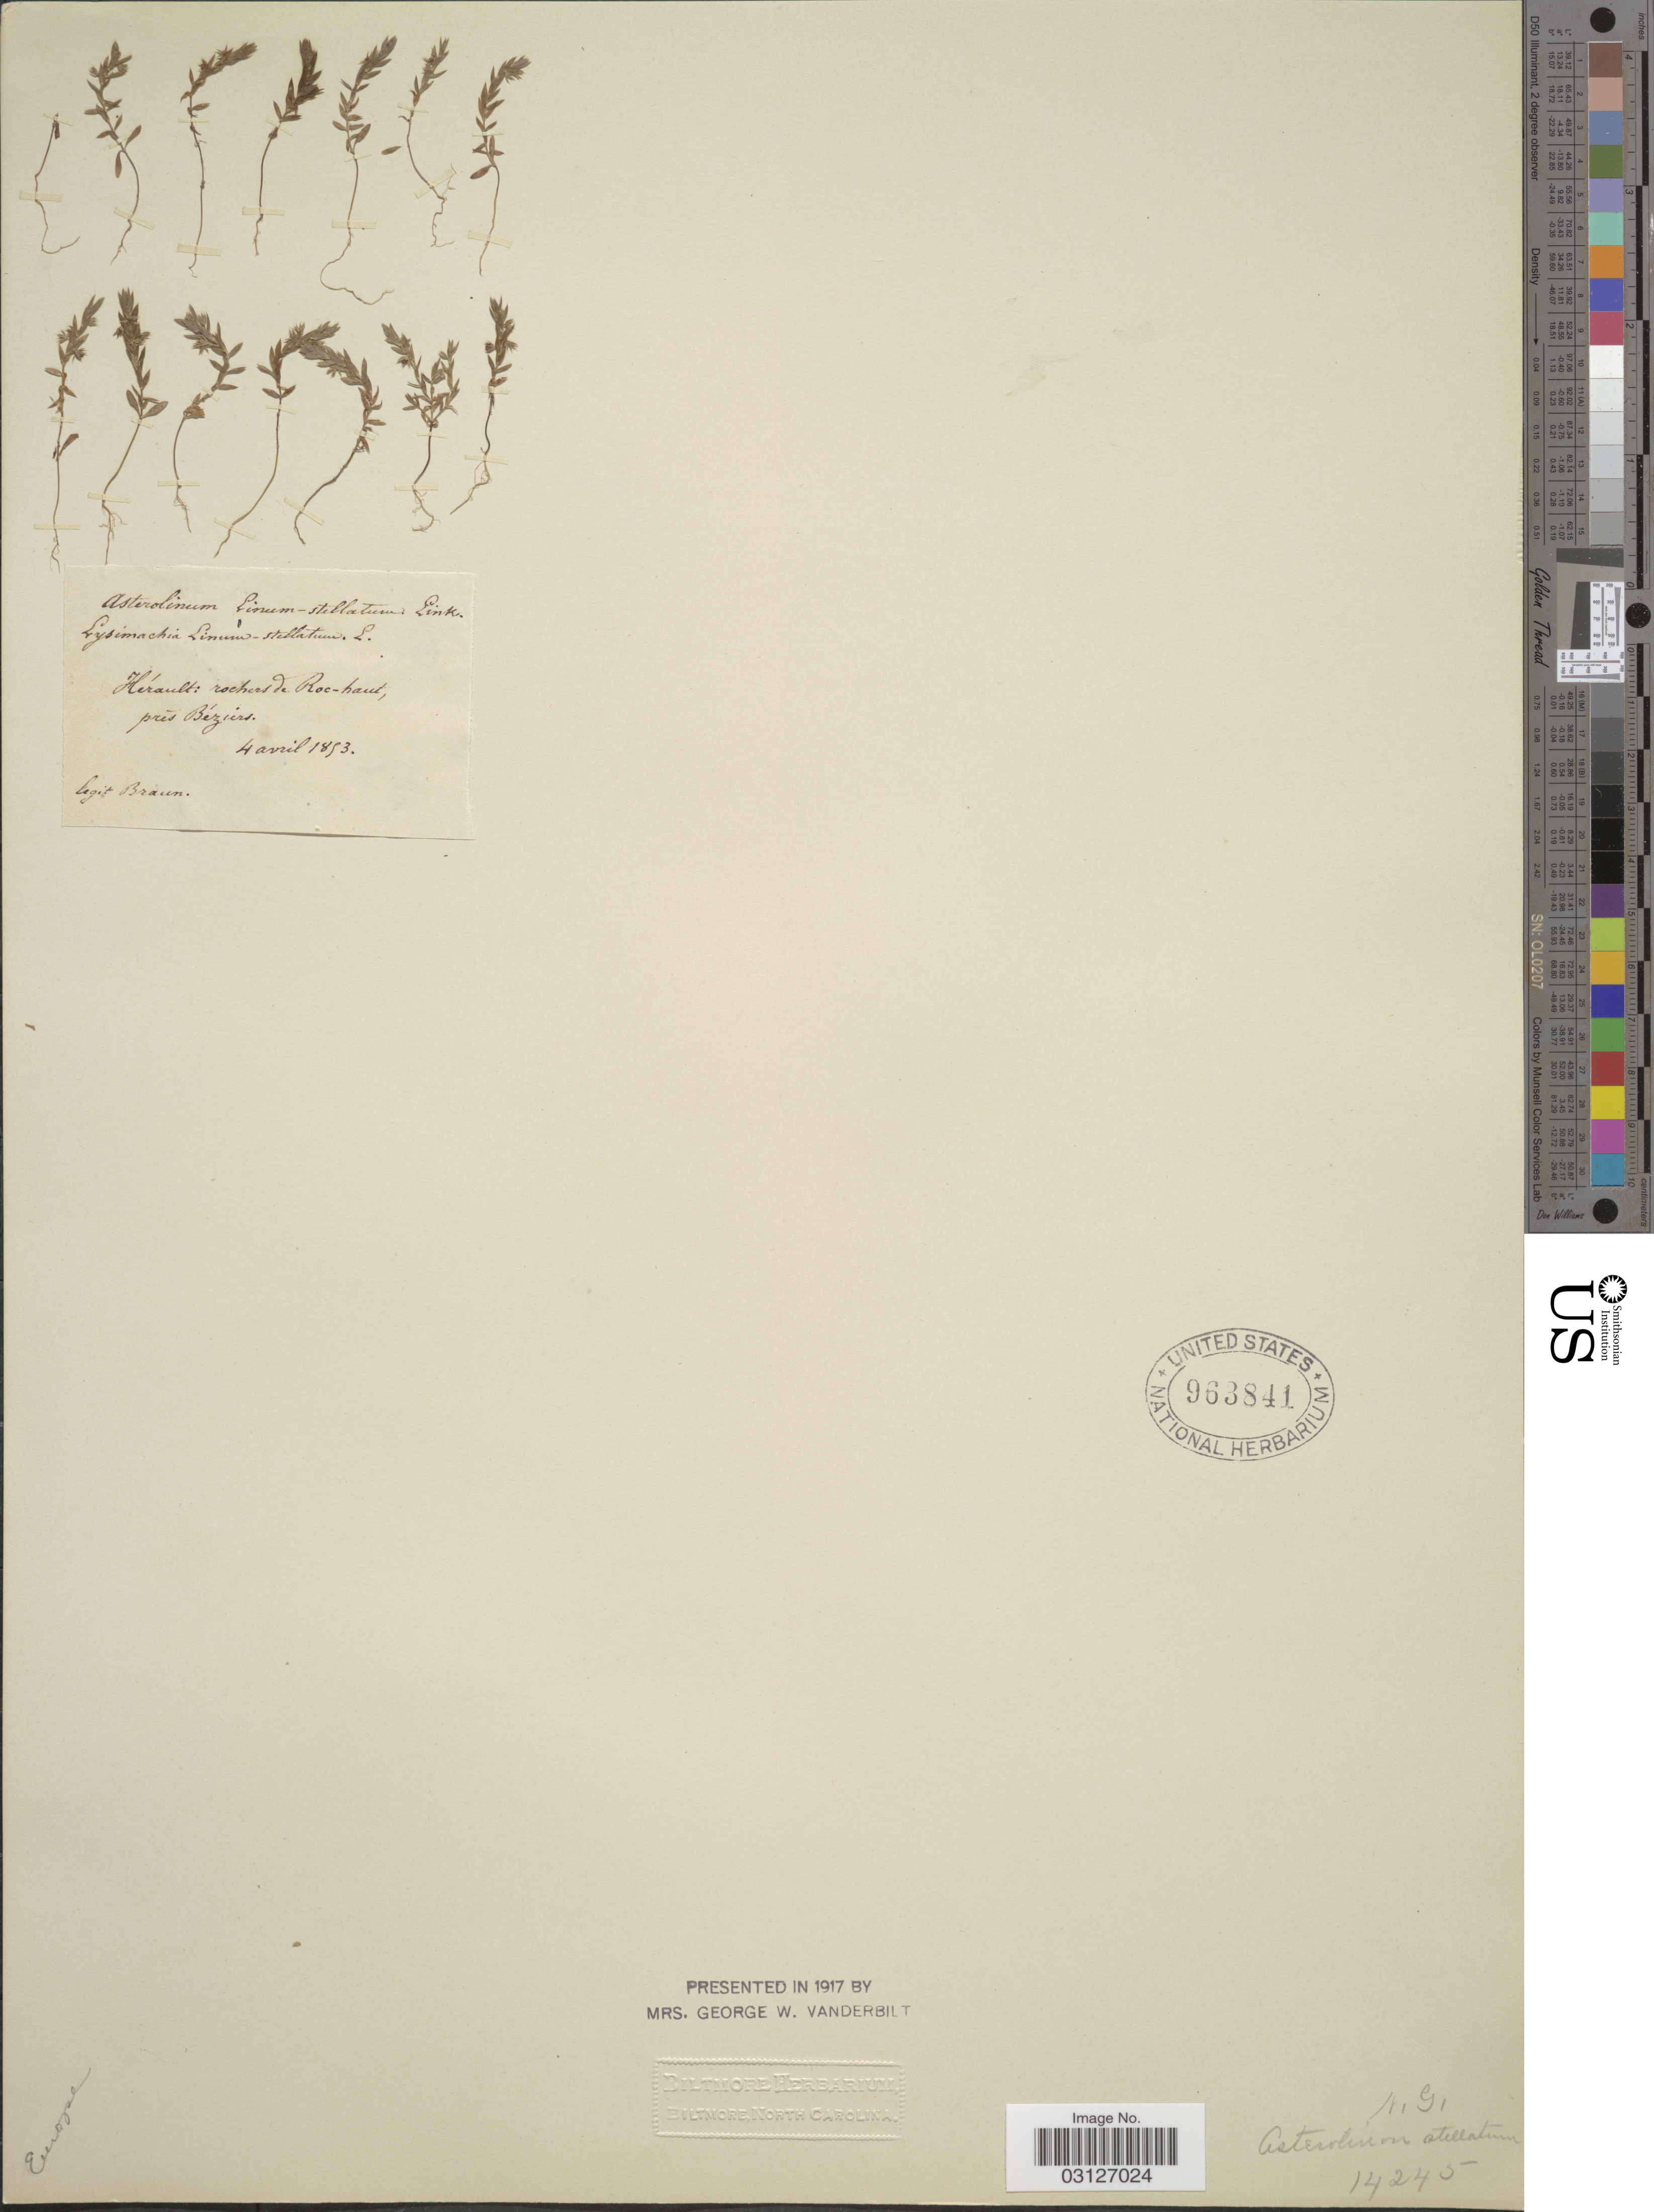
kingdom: Plantae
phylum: Tracheophyta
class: Magnoliopsida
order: Ericales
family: Primulaceae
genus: Asterolinon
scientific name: Asterolinon stellatum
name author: Hoffmanns. & Link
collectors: Braun, --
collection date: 1853-04-04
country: France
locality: Hérault: rochers de Roc-haut, prés Béziers.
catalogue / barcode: US 963841